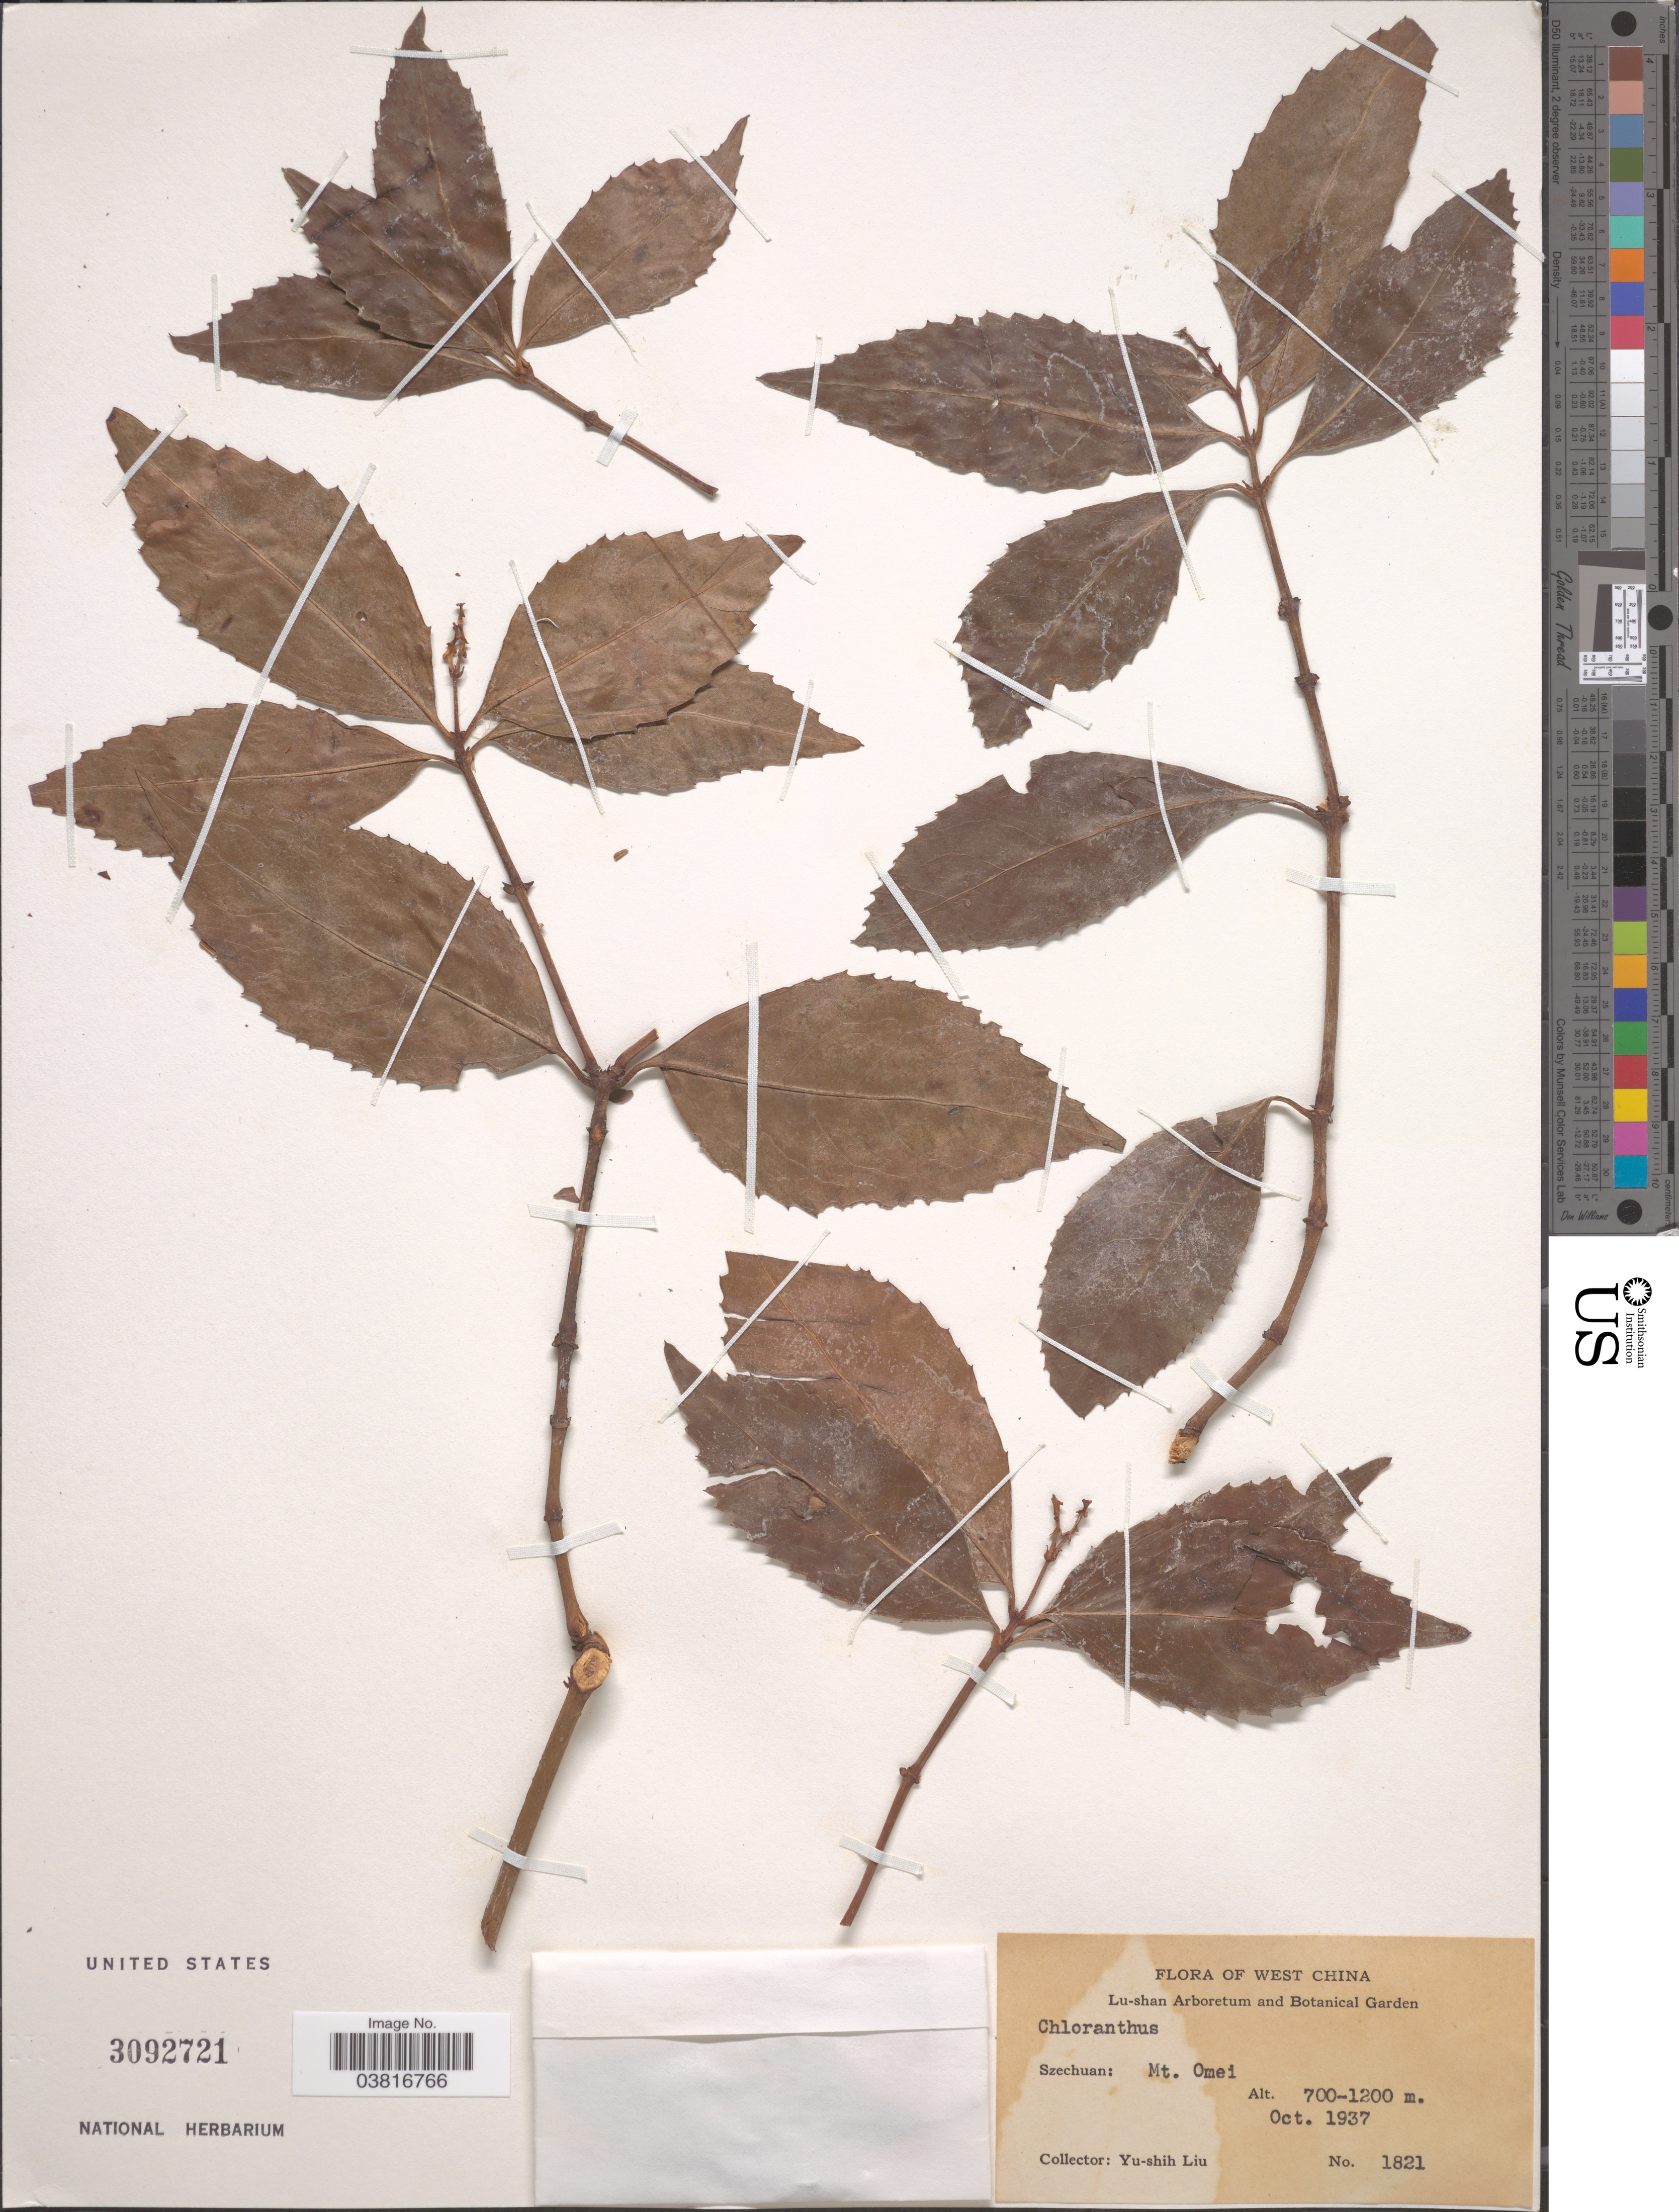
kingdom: Plantae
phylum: Tracheophyta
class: Magnoliopsida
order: Chloranthales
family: Chloranthaceae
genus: Chloranthus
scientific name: Chloranthus sp.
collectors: Y.-S. Liu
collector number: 1821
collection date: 1937-10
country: China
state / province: Sichuan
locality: West China. Szechuan: Mt. Omei.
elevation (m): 700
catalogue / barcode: US 3092721